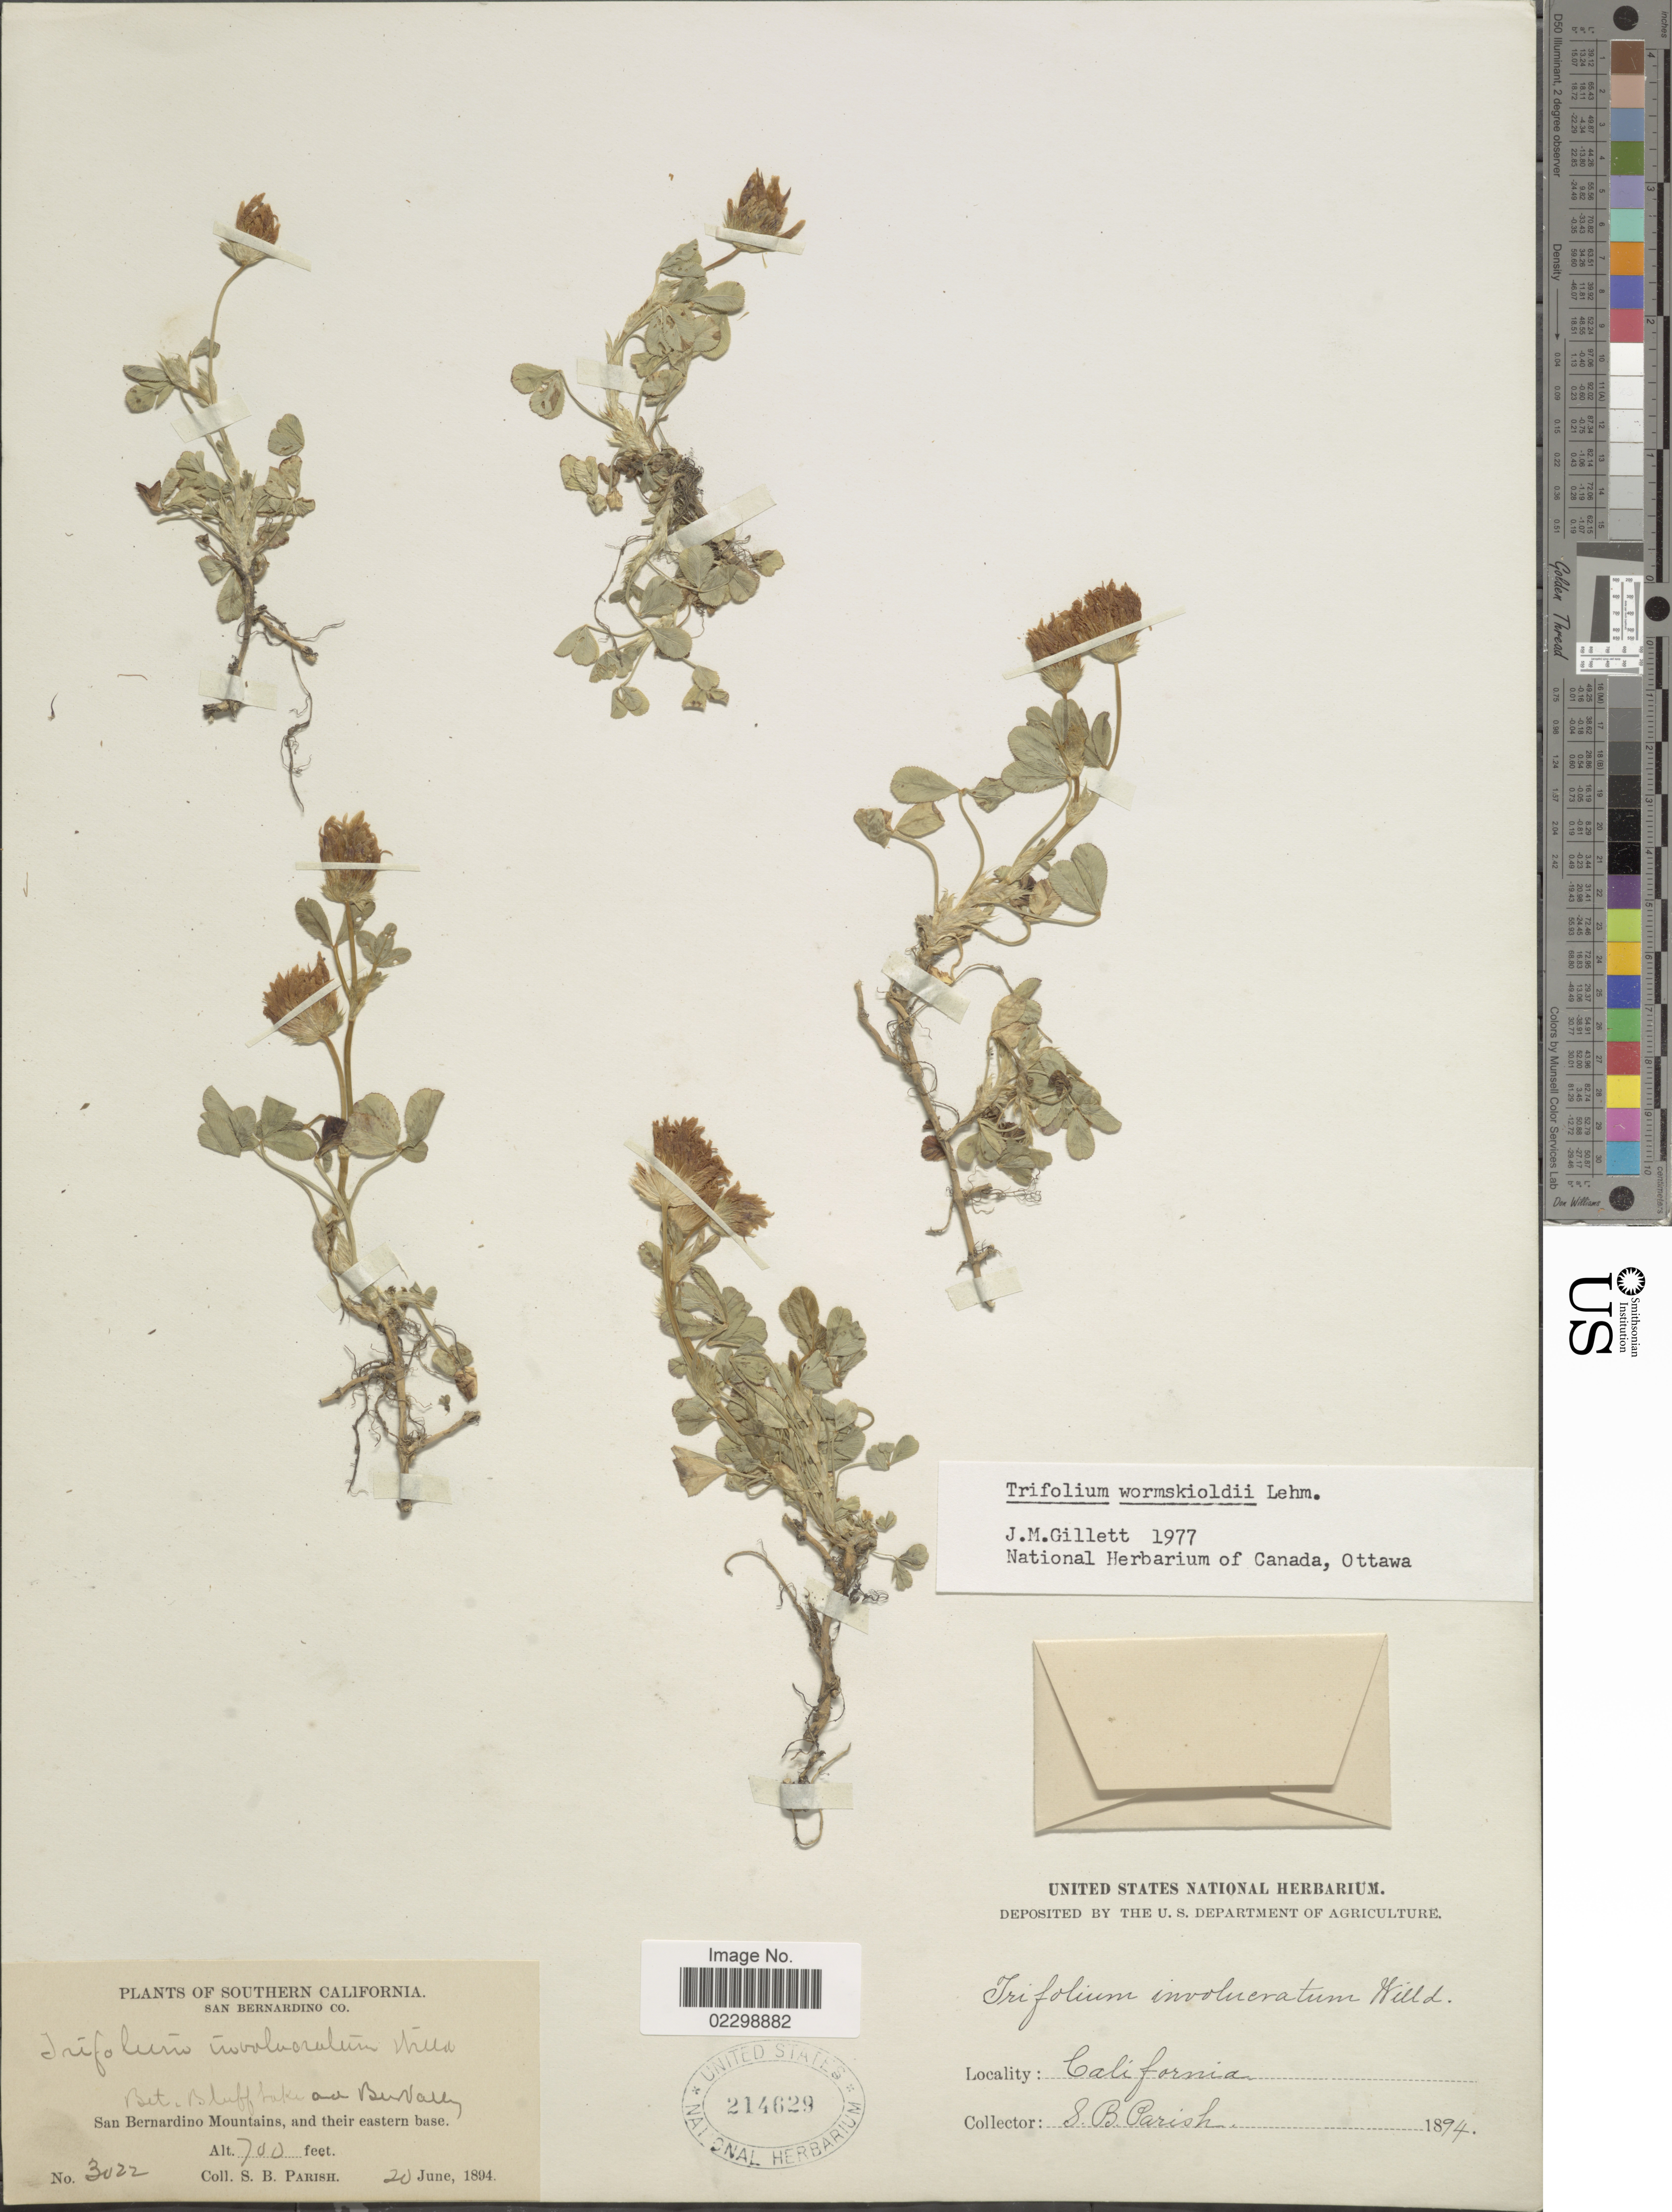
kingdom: Plantae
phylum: Tracheophyta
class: Magnoliopsida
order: Fabales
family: Fabaceae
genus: Trifolium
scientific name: Trifolium wormskioldii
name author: Lehm.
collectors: S. B. Parish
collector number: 3022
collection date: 1894-06-20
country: United States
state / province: California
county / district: San Bernardino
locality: Southern California, San Bernardino Mountains, and their eastern base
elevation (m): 213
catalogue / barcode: US 214629